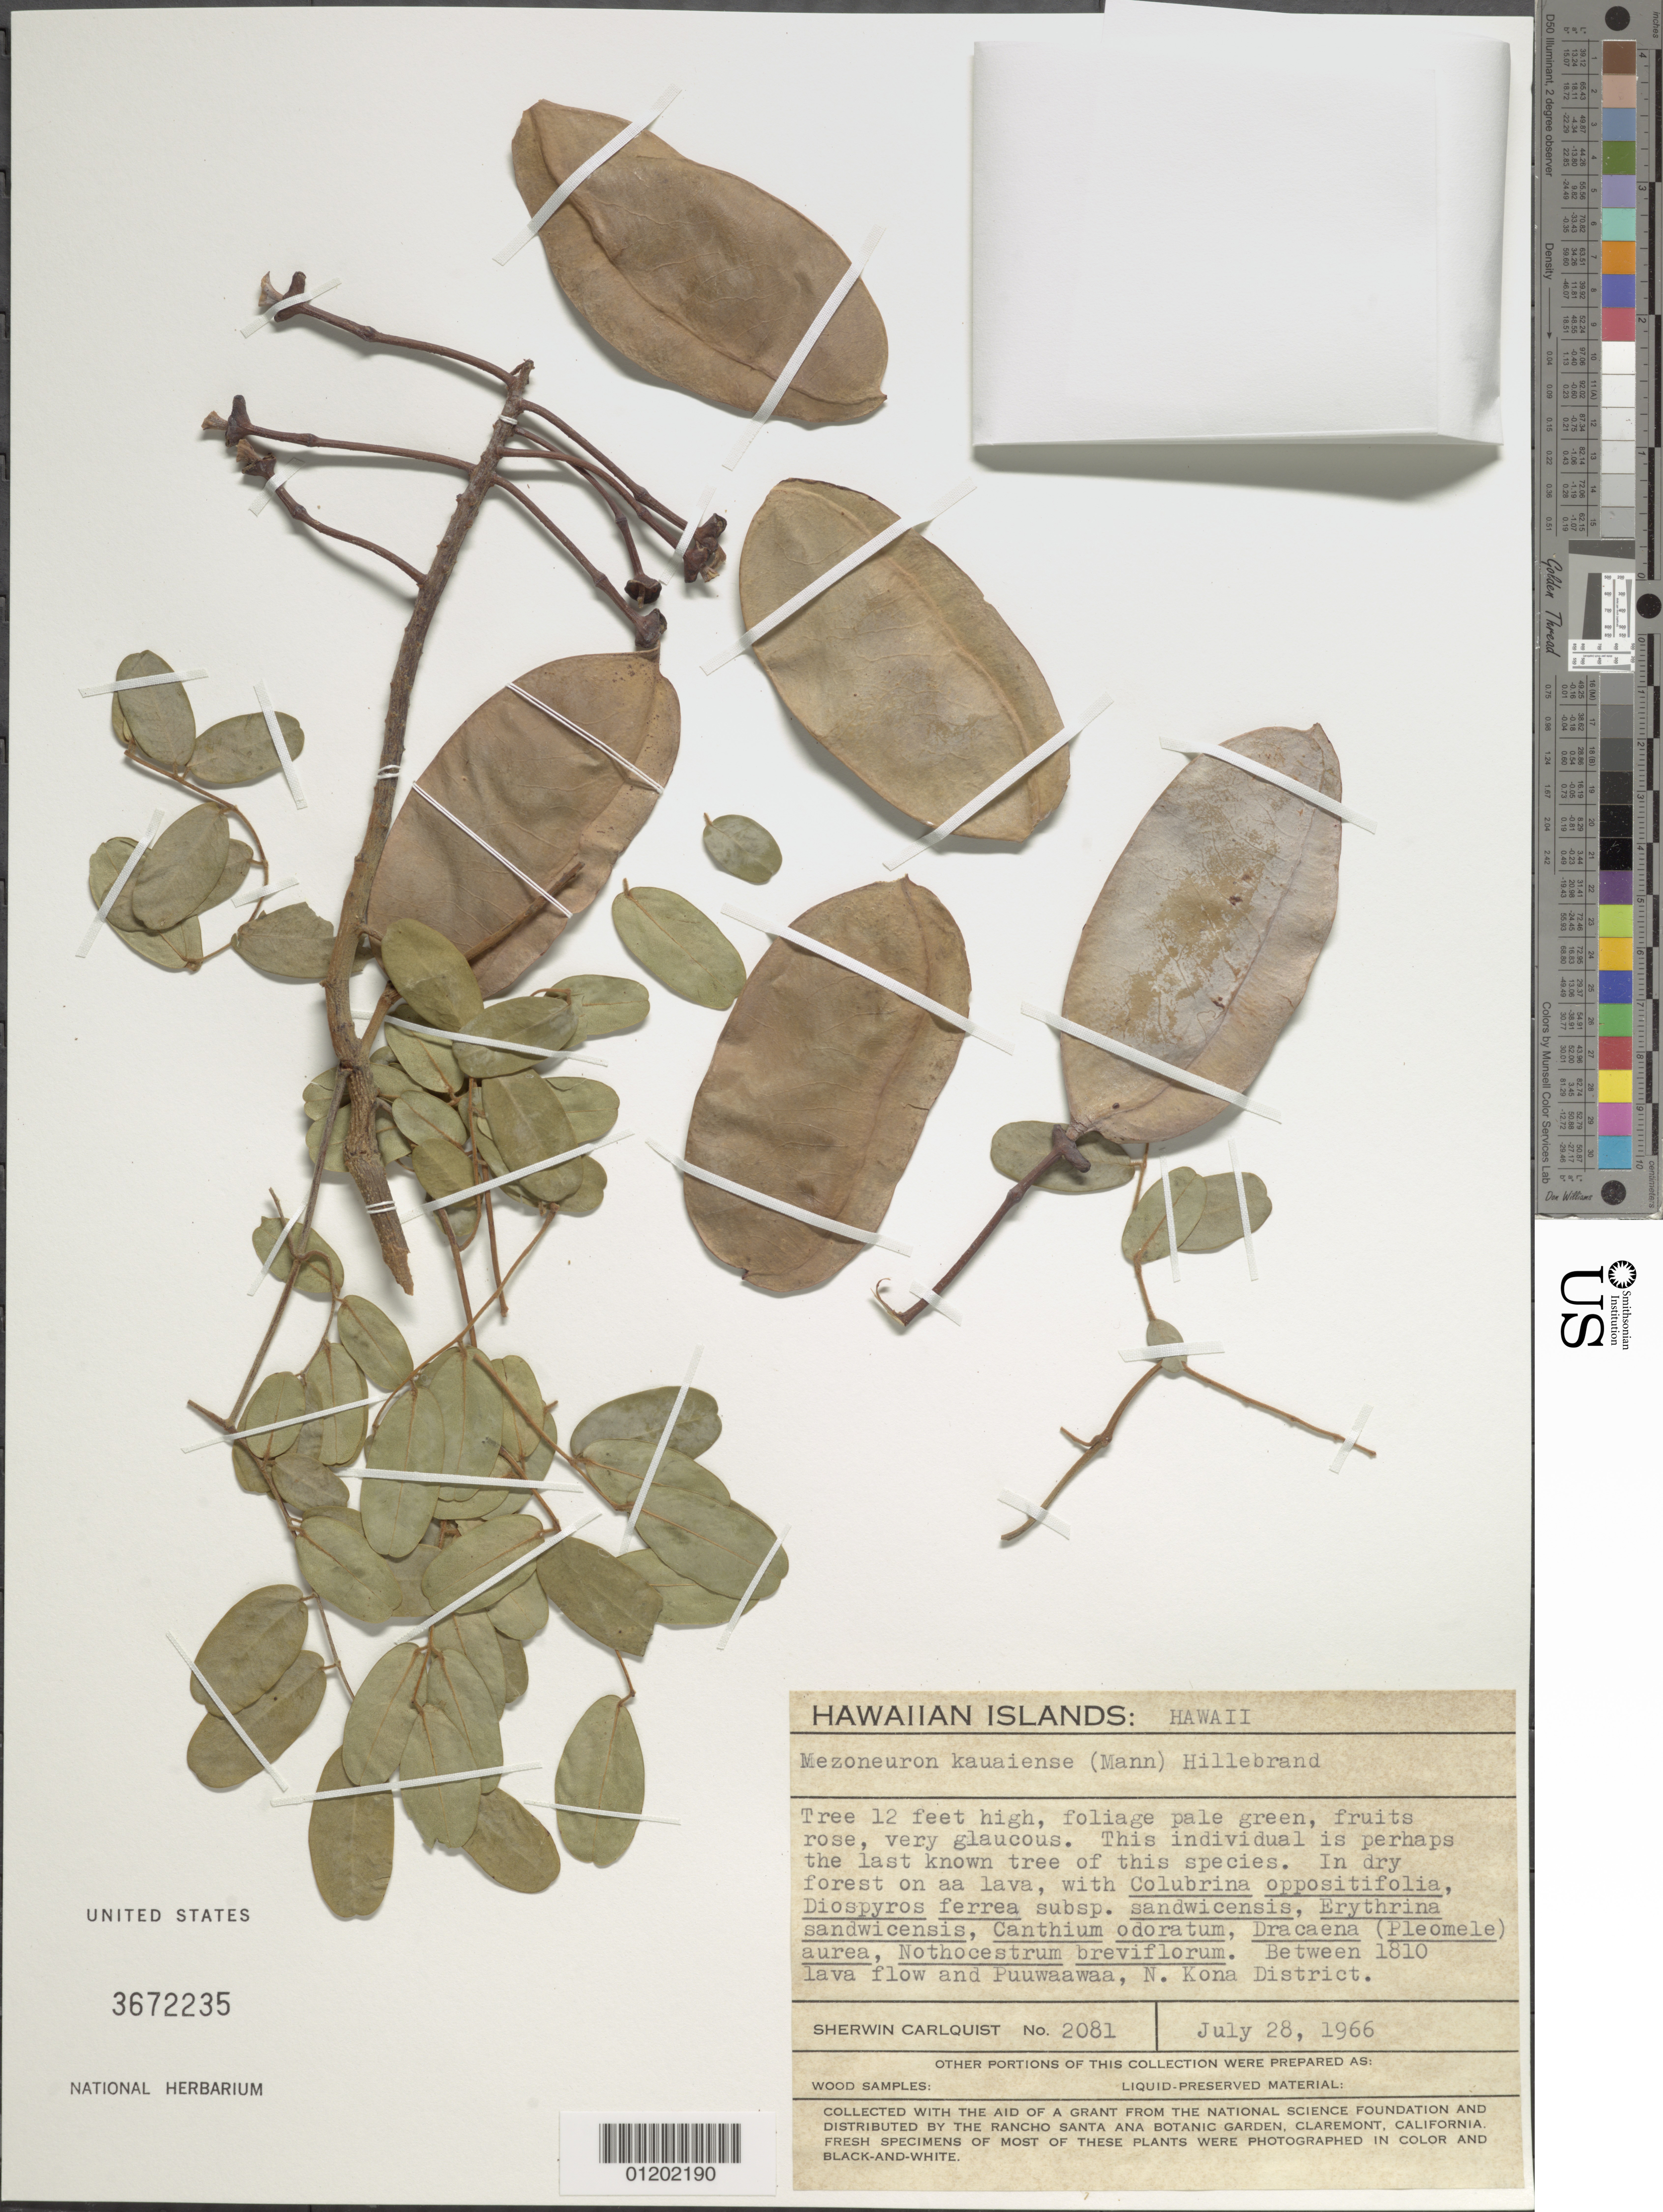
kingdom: Plantae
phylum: Tracheophyta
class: Magnoliopsida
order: Fabales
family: Fabaceae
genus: Mezoneuron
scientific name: Mezoneuron kavaiense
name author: (H. Mann) Hillebr.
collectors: S. Carlquist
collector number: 2081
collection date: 1966-07-28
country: United States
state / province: Hawaii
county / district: Hawaii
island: Hawaii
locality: Kona District, between 1810 lava flow and Puuwaawaa, N. Kona District.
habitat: Dry forest.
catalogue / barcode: US 3672235